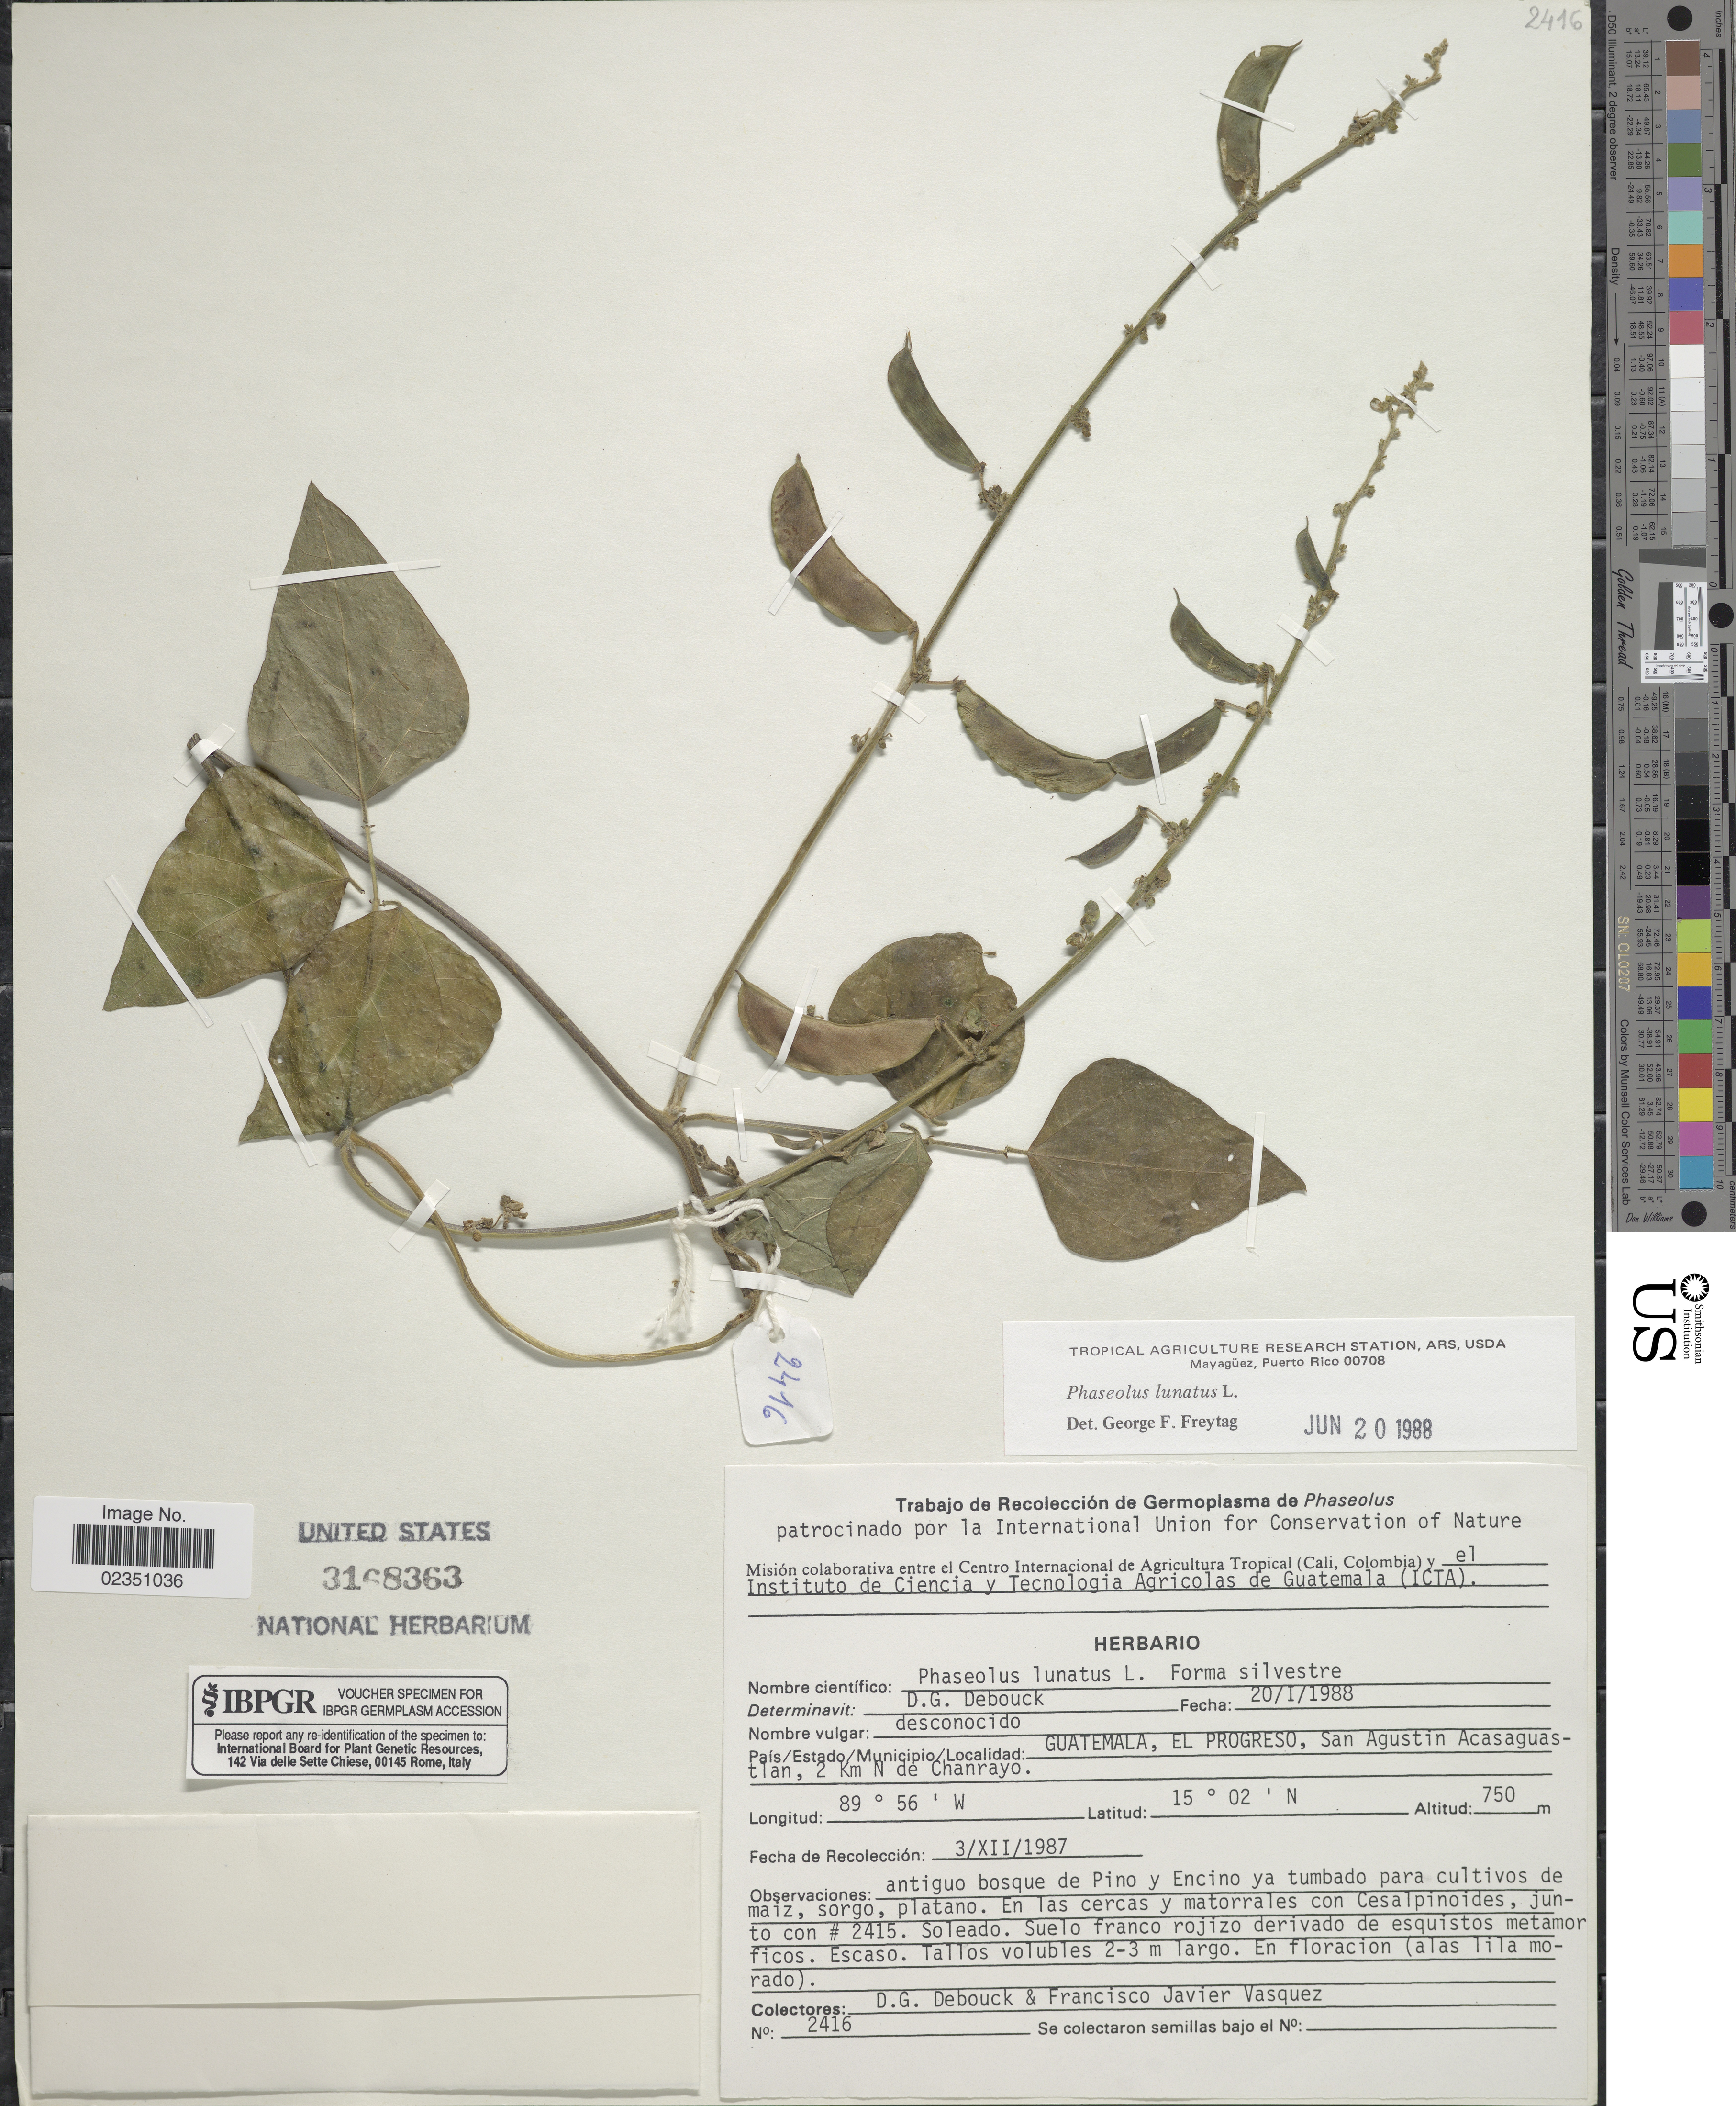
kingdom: Plantae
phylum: Tracheophyta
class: Magnoliopsida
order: Fabales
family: Fabaceae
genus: Phaseolus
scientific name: Phaseolus lunatus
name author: L.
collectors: D. Debouck & F. Vasquez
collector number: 2416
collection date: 1987-12-03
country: Guatemala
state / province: El Progreso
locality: San Agustin Acasaguastlan, 2 Km N de Chanrayo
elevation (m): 750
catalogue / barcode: US 3168363